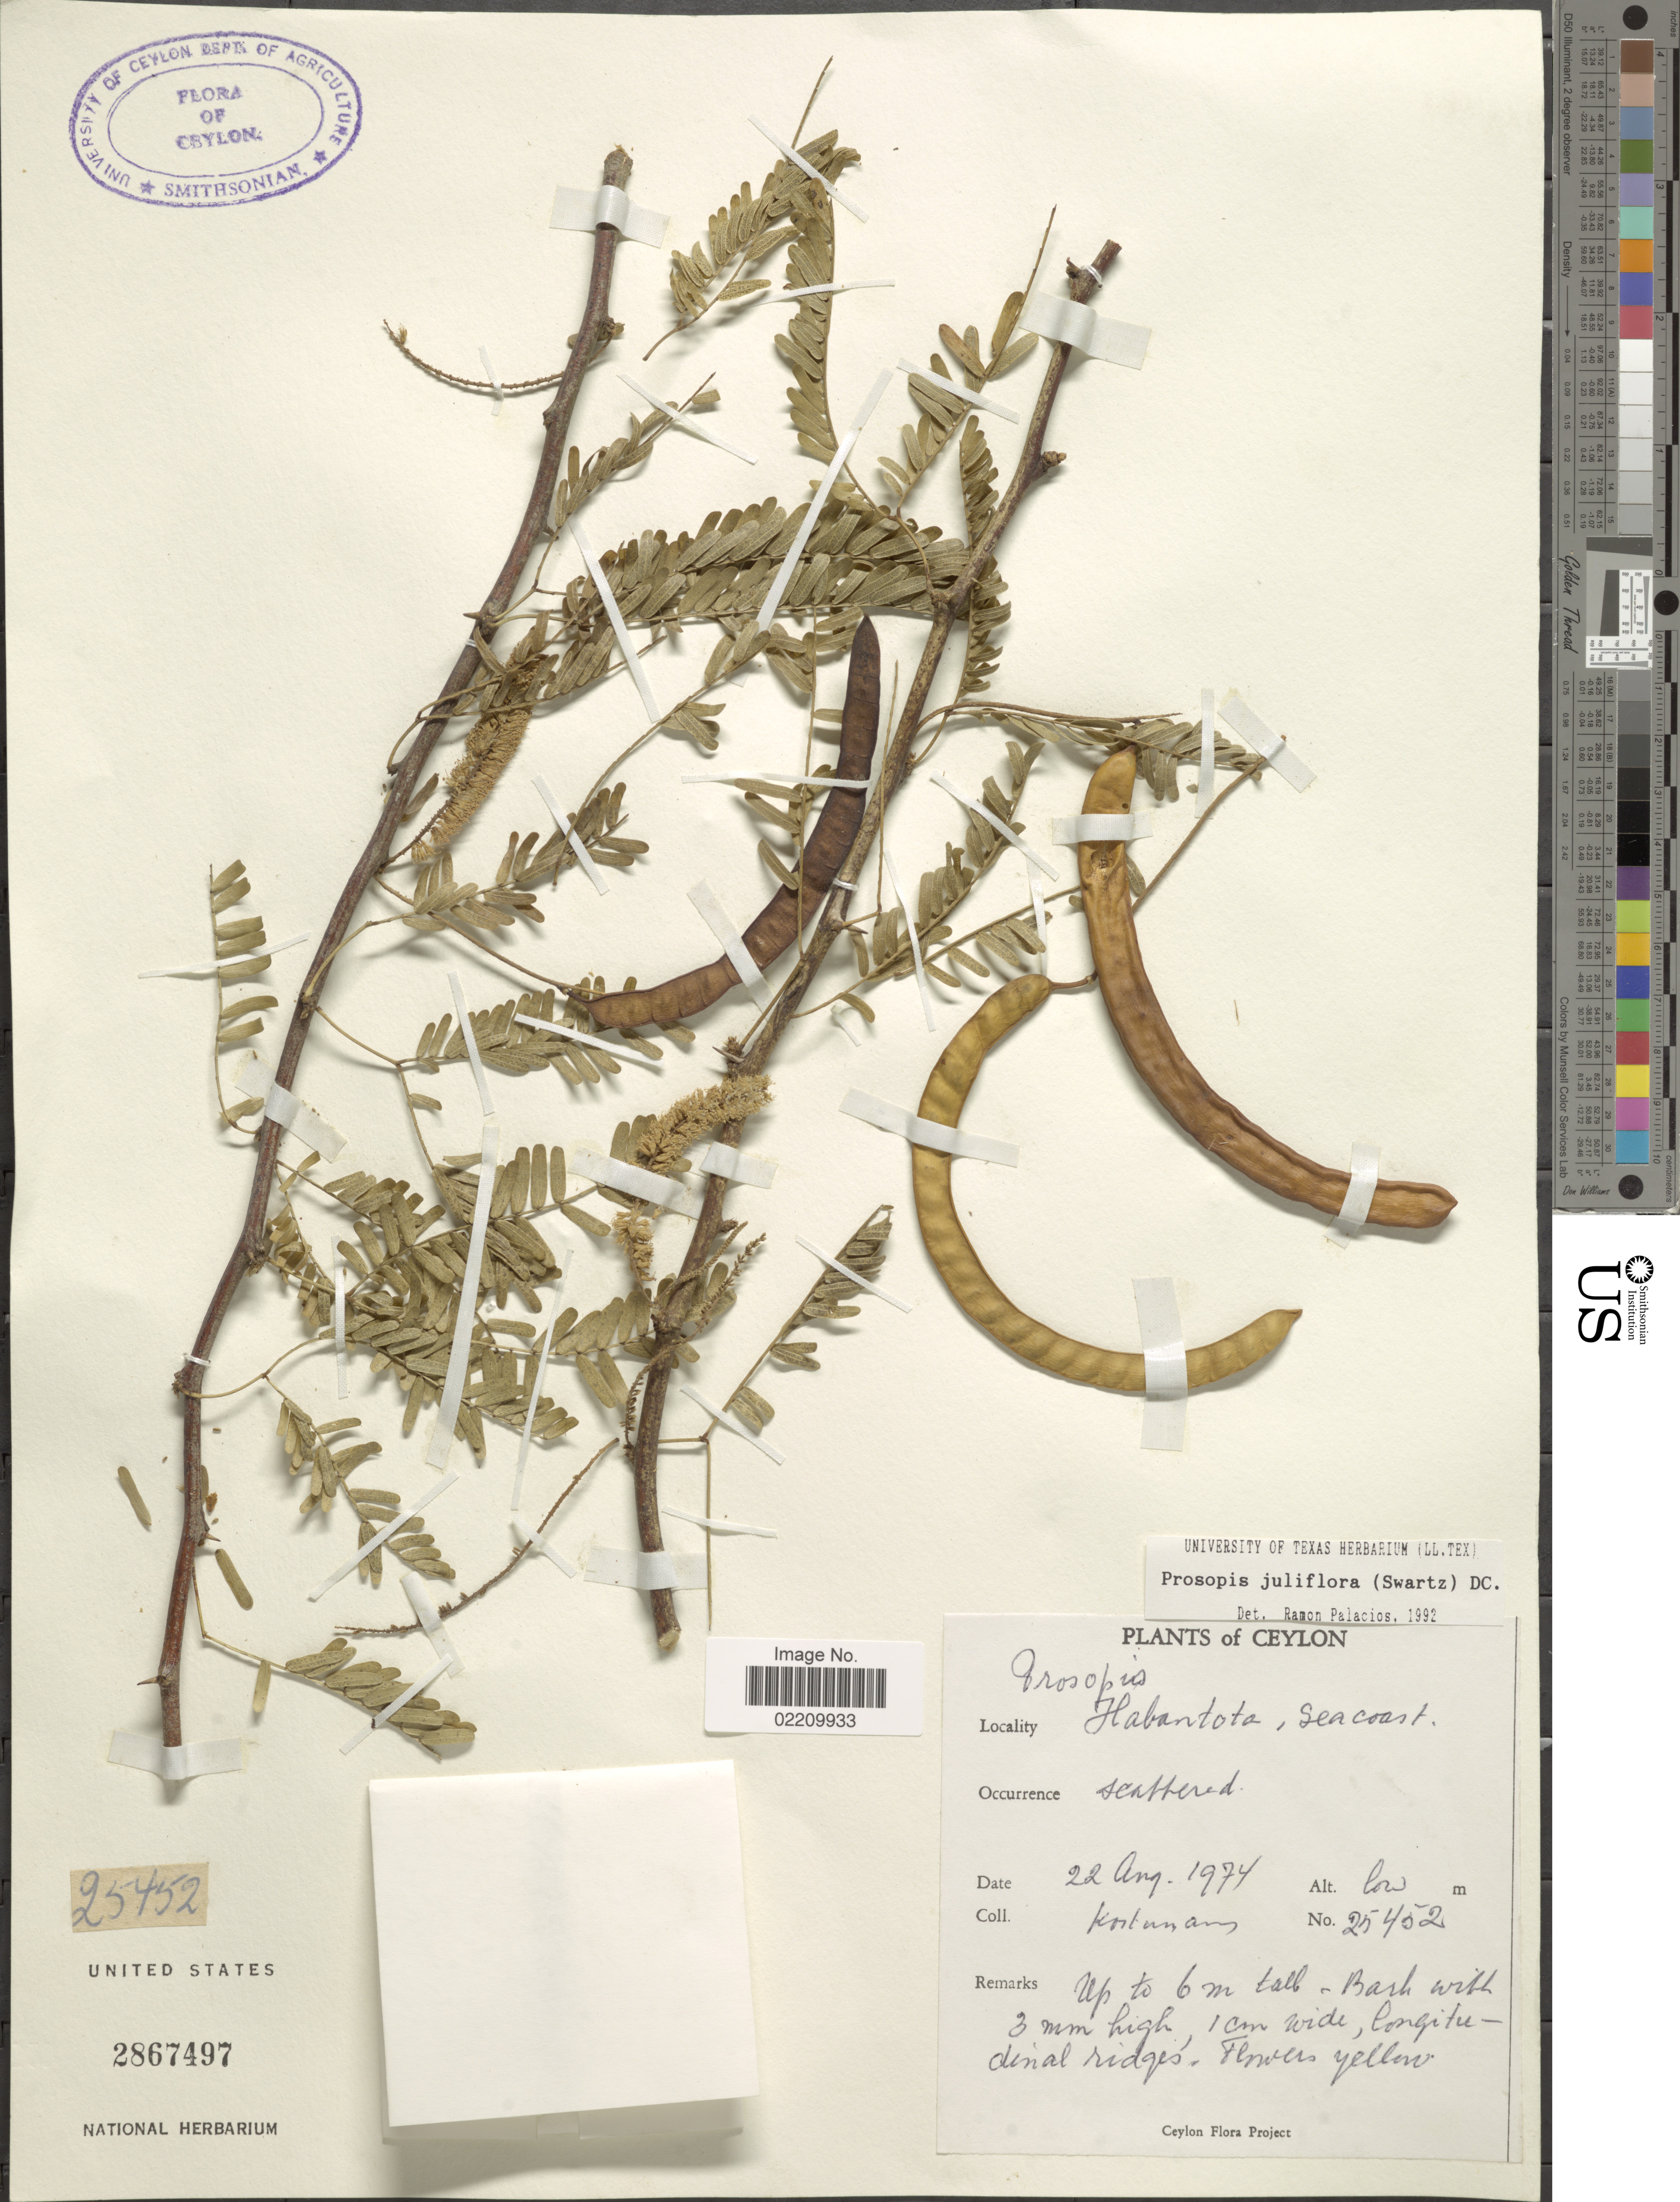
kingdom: Plantae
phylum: Tracheophyta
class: Magnoliopsida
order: Fabales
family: Fabaceae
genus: Neltuma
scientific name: Neltuma juliflora var. juliflora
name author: (Sw.) Raf.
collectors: A. J. G. Kostermans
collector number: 25452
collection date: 1974-08-22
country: Sri Lanka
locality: Ceylon, Habantota, seacoast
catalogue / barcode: US 2867497